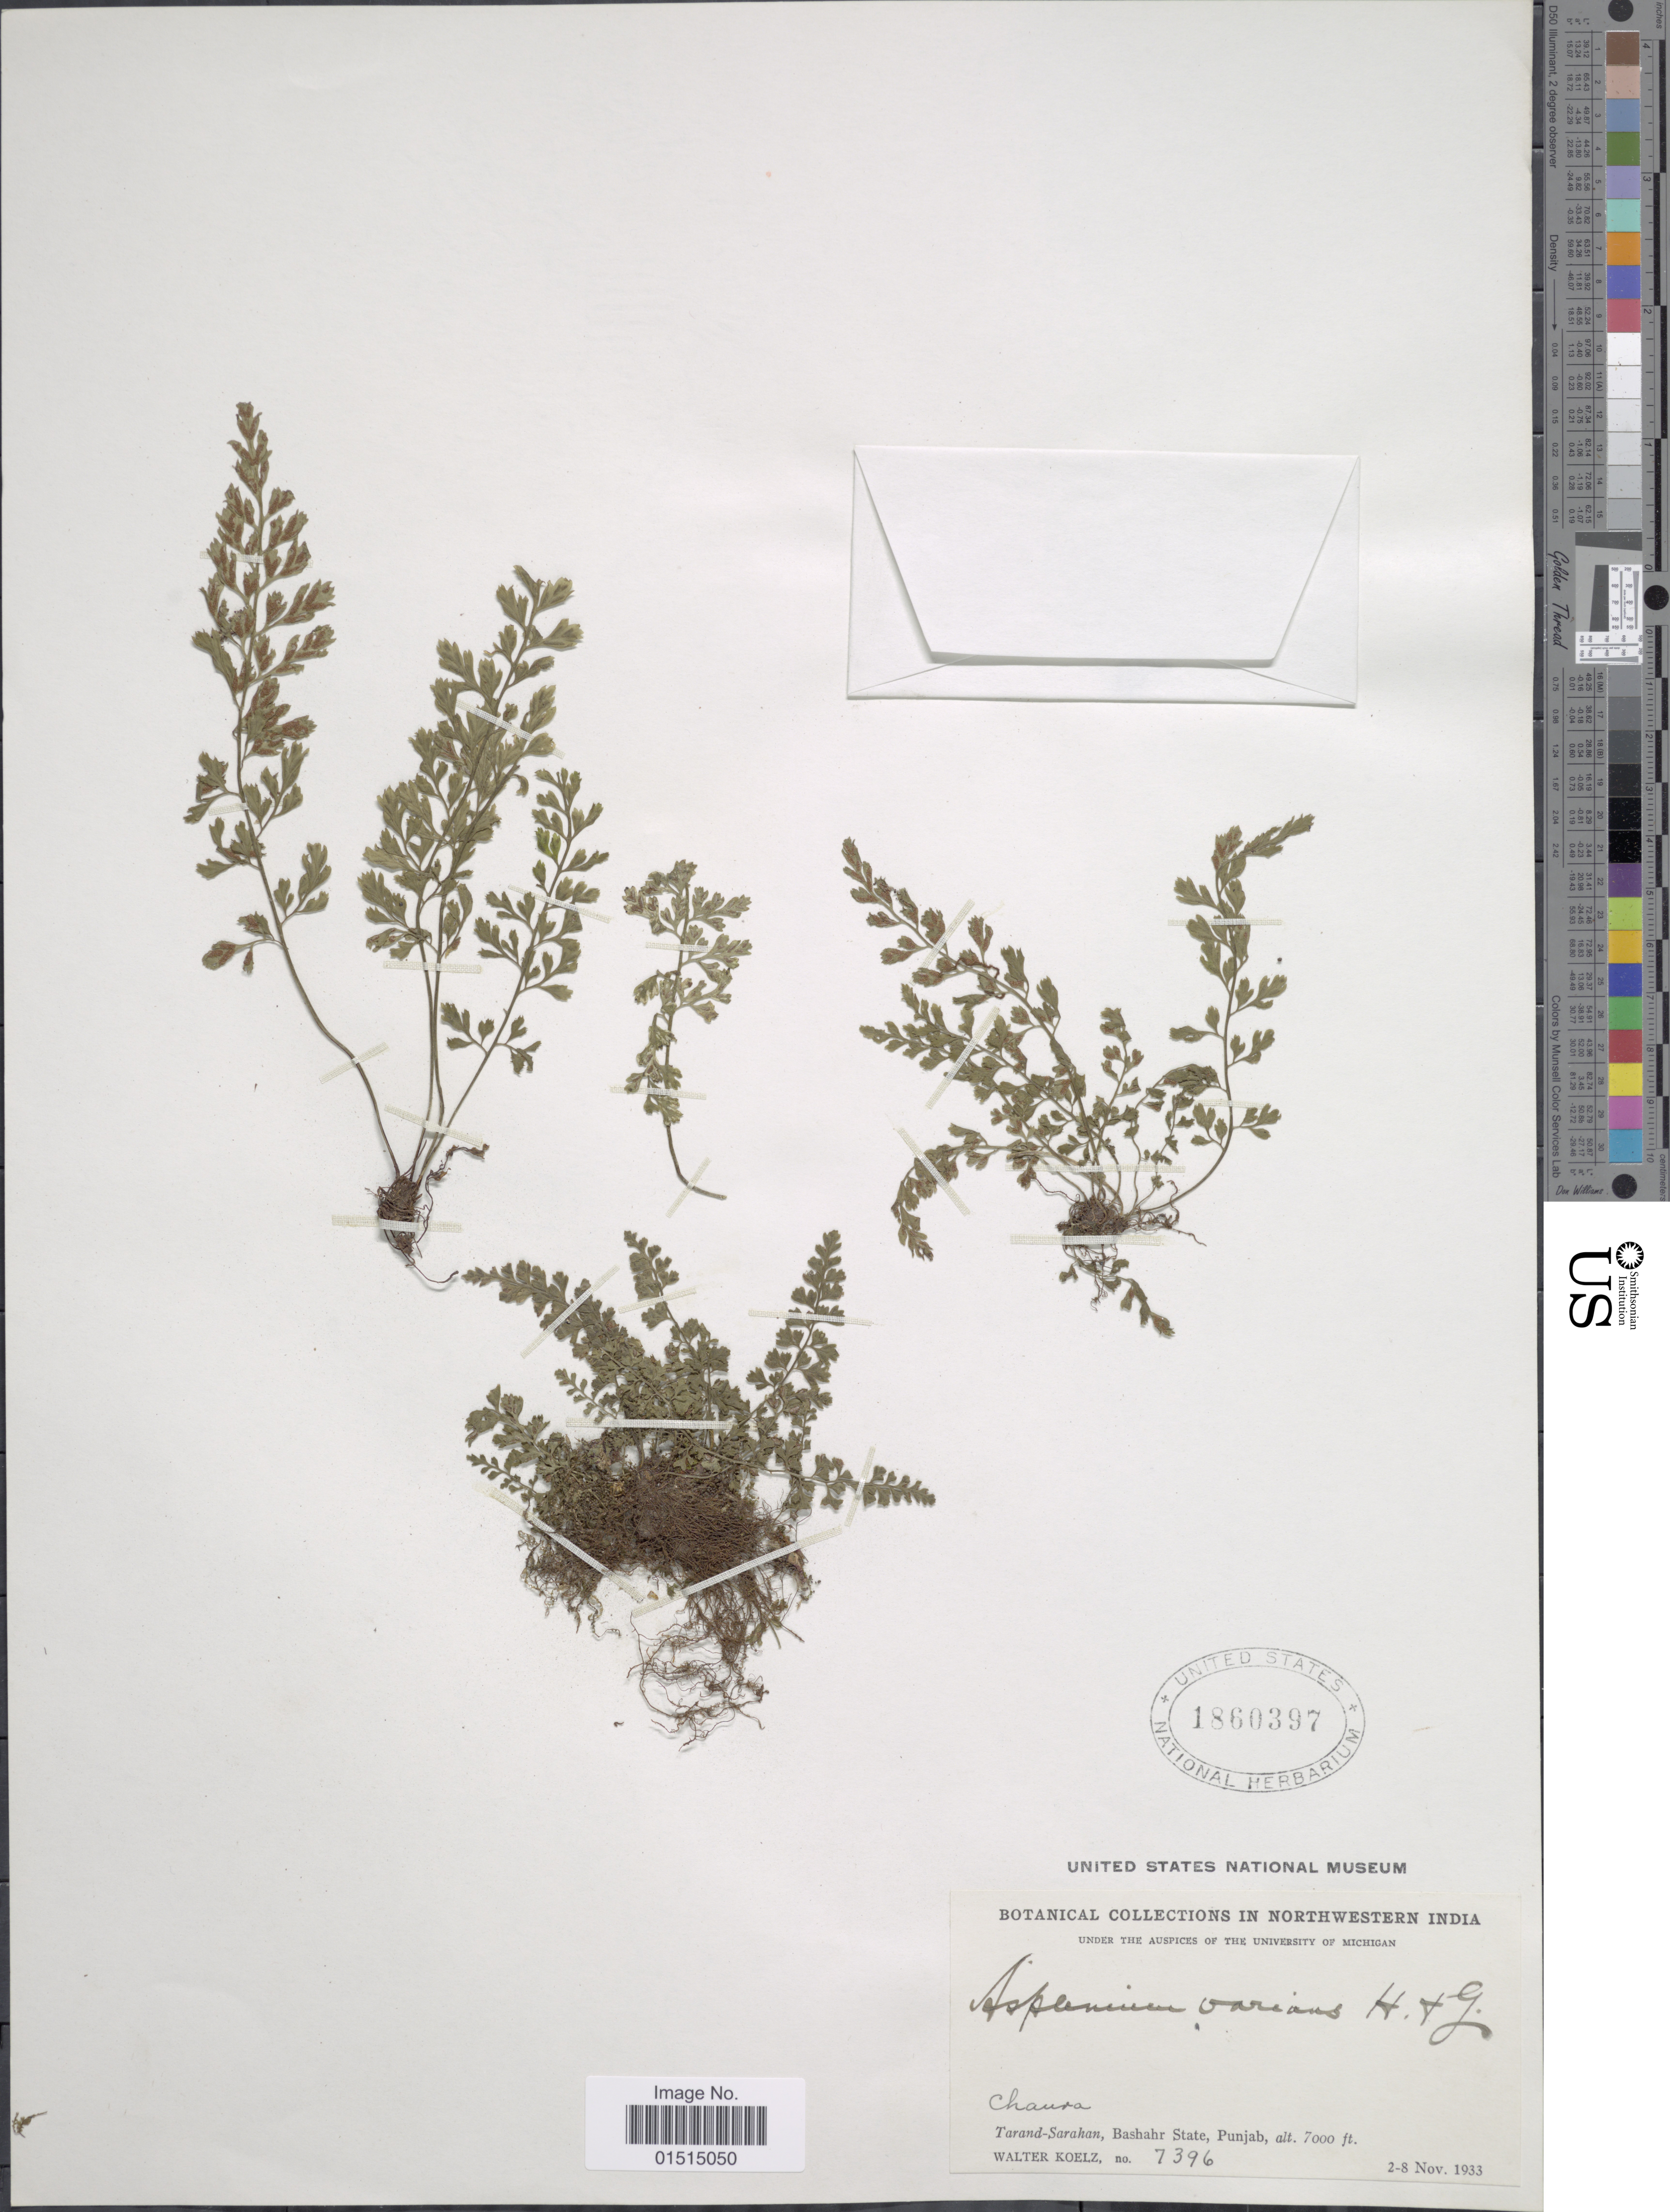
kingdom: Plantae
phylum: Tracheophyta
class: Polypodiopsida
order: Polypodiales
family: Aspleniaceae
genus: Asplenium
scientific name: Asplenium laciniatum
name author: D. Don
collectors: W. N. Koelz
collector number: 7396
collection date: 1933-11-02/1933-11-08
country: India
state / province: Punjab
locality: Northwestern India, Chaura, Tarand Sarahan, Bashahr State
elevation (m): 2134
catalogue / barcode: US 1860397